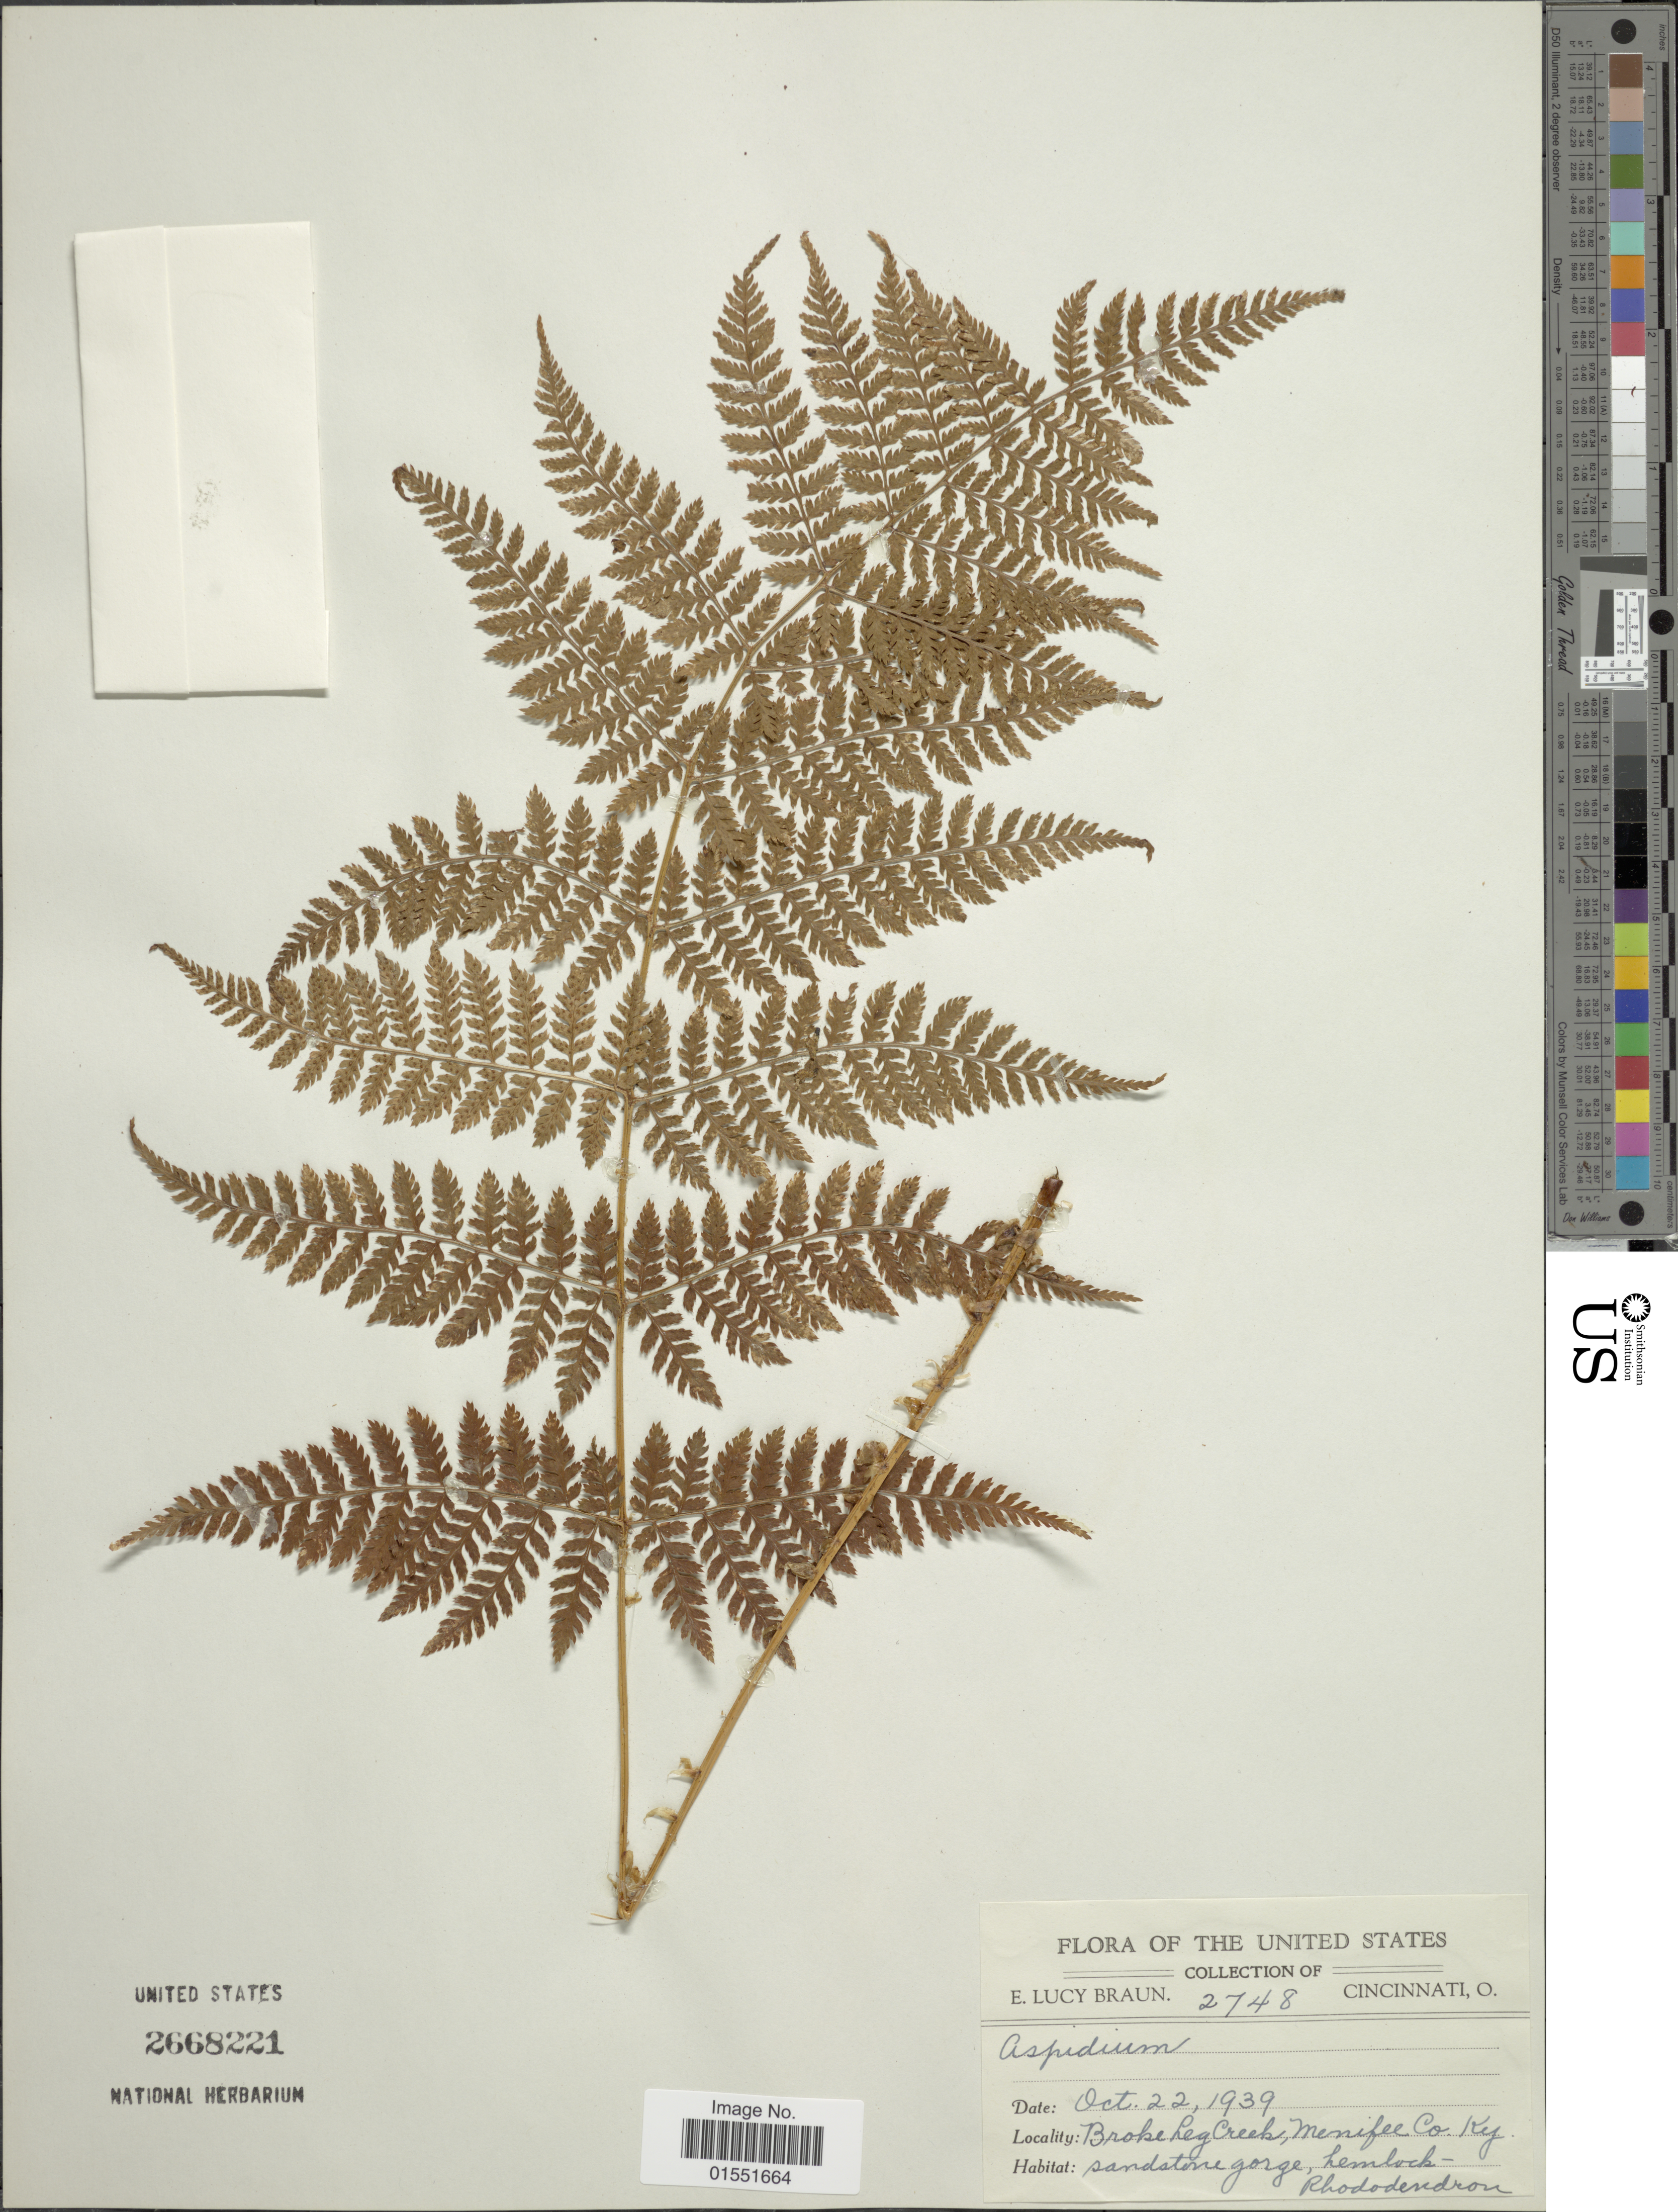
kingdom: Plantae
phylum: Tracheophyta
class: Polypodiopsida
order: Polypodiales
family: Dryopteridaceae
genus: Dryopteris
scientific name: Dryopteris intermedia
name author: (Muhl.) A. Gray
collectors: E. L. Braun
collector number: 2748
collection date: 1939-10-22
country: United States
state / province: Kentucky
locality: Broke Leg Creek, Menifee Co., Ky.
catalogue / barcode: US 2668221